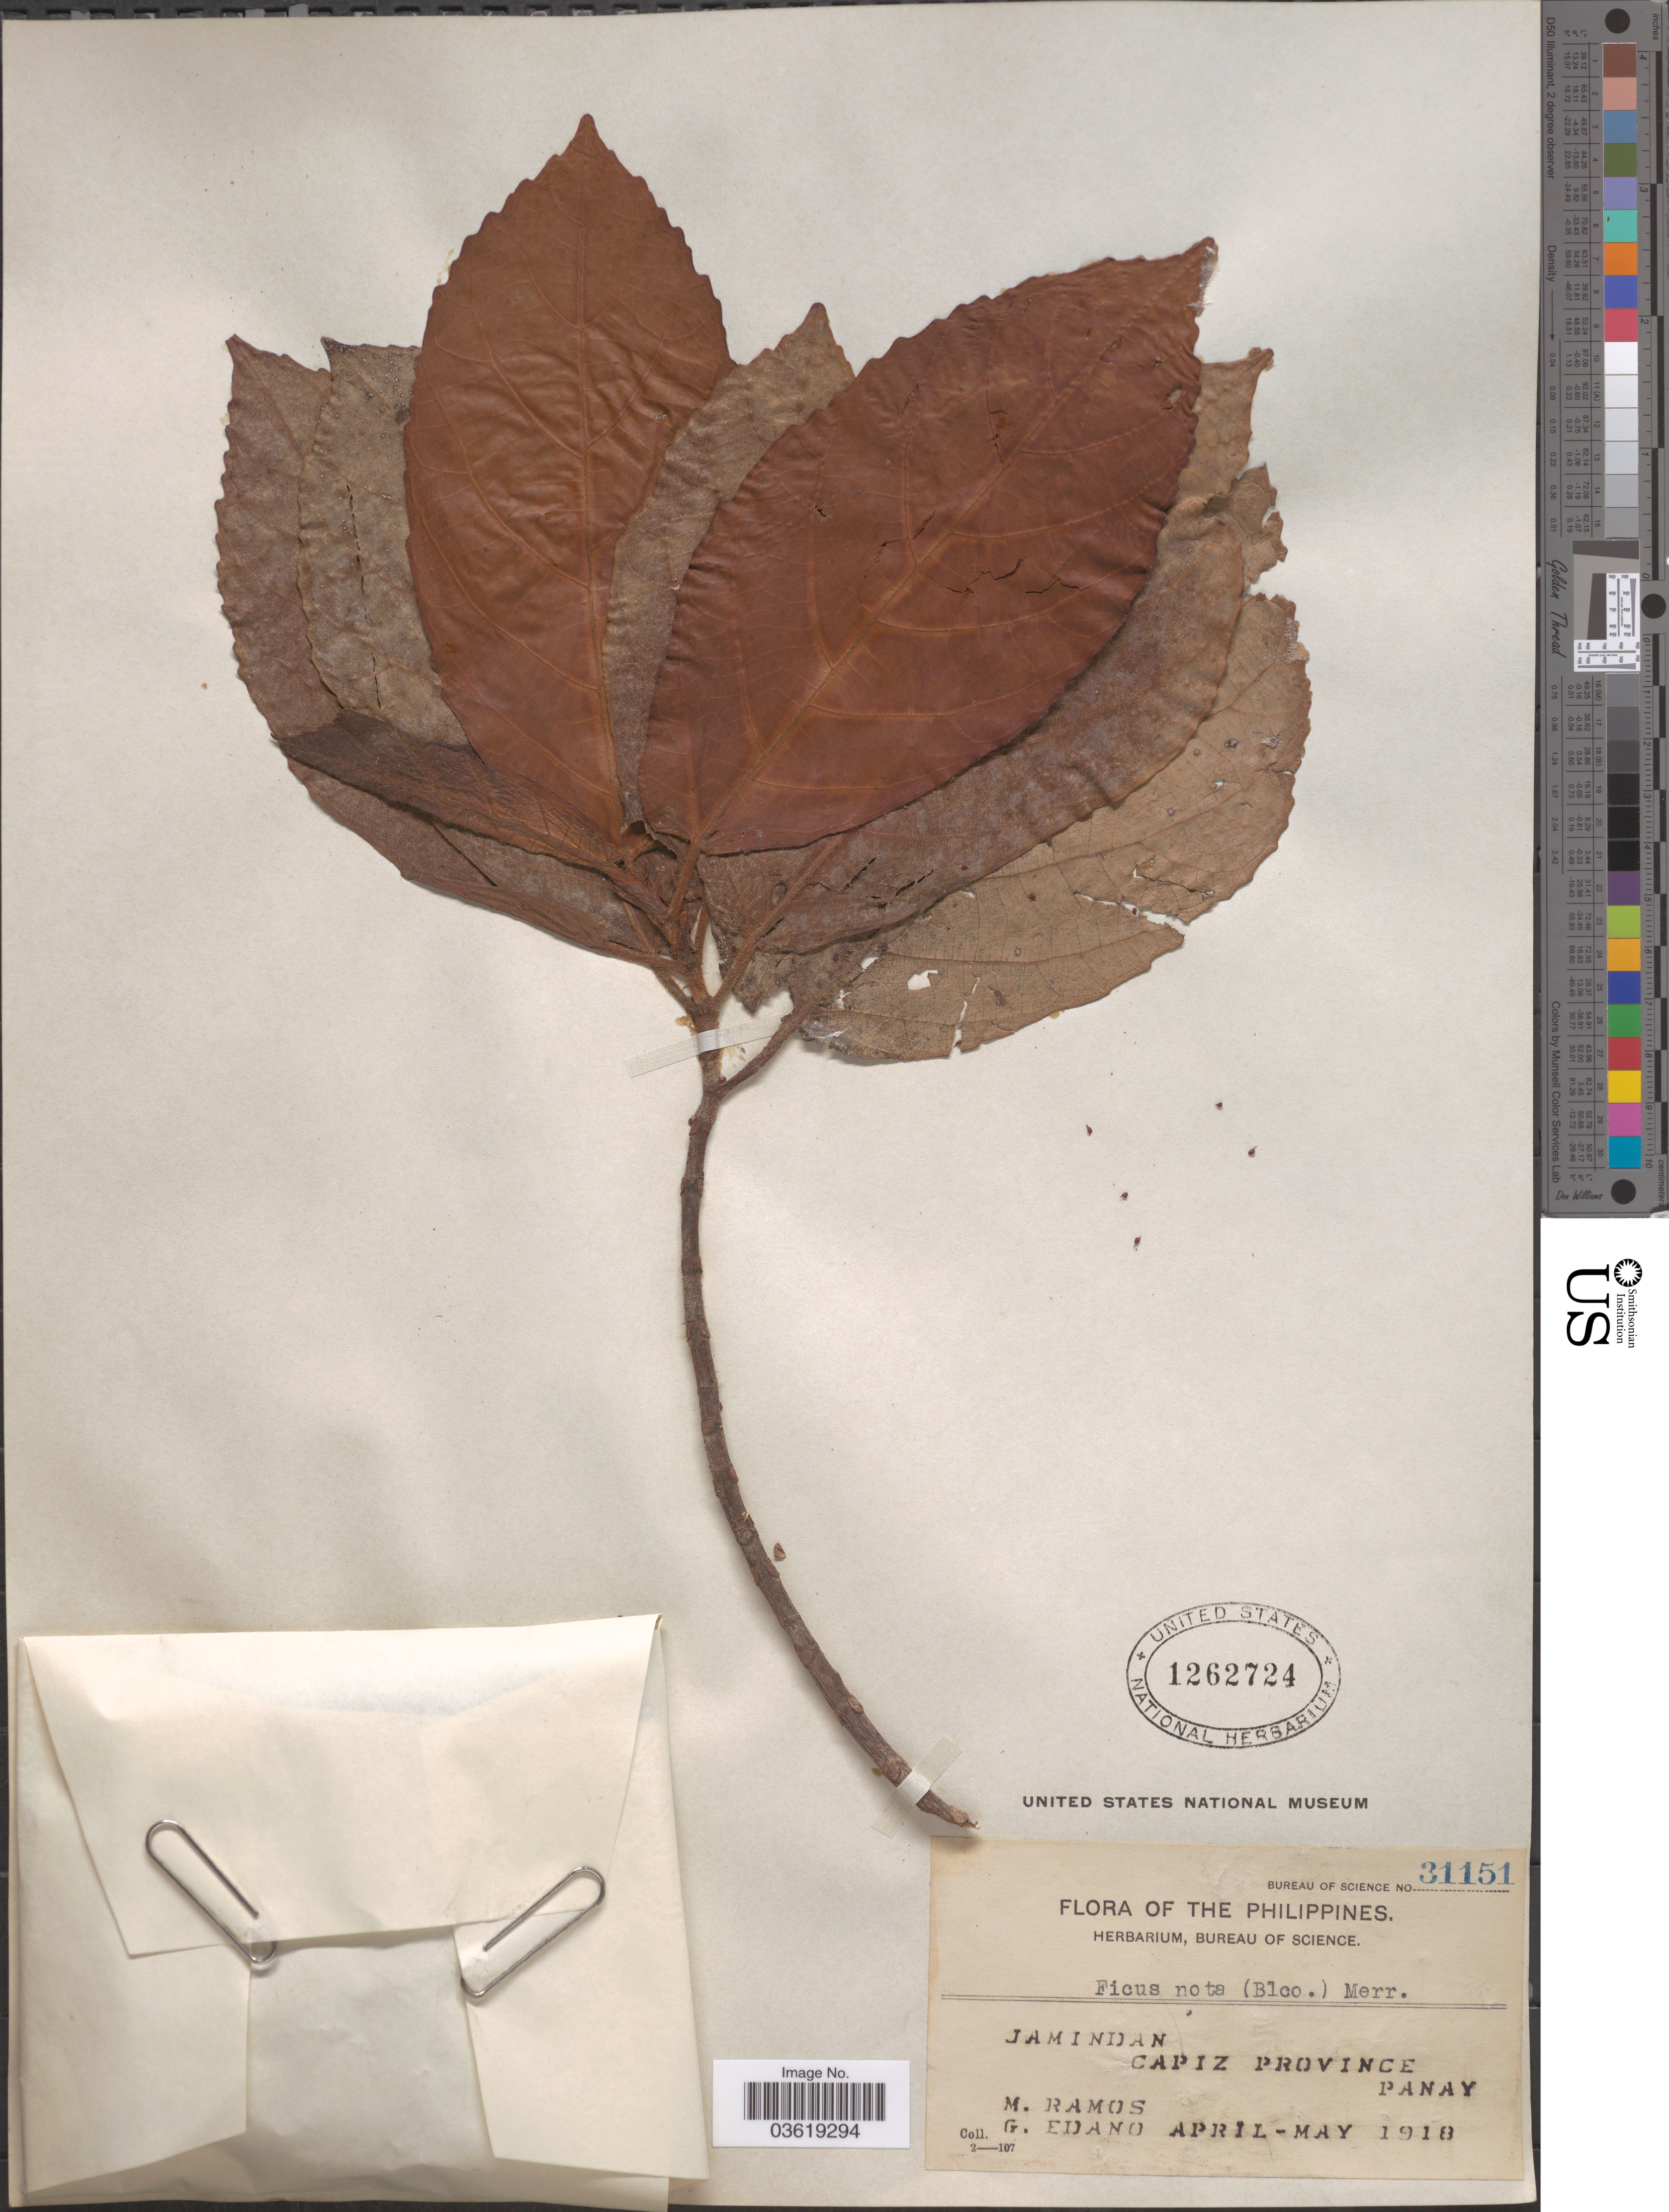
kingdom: Plantae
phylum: Tracheophyta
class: Magnoliopsida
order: Rosales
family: Moraceae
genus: Ficus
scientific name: Ficus nota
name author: (C.E. Blanco) Merr.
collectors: M. Ramos & G. Edaño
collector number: Bureau of Science 31151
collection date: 1918-04/1918-05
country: Philippines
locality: Jamindan, Capiz Province, Panay.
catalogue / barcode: US 1262724